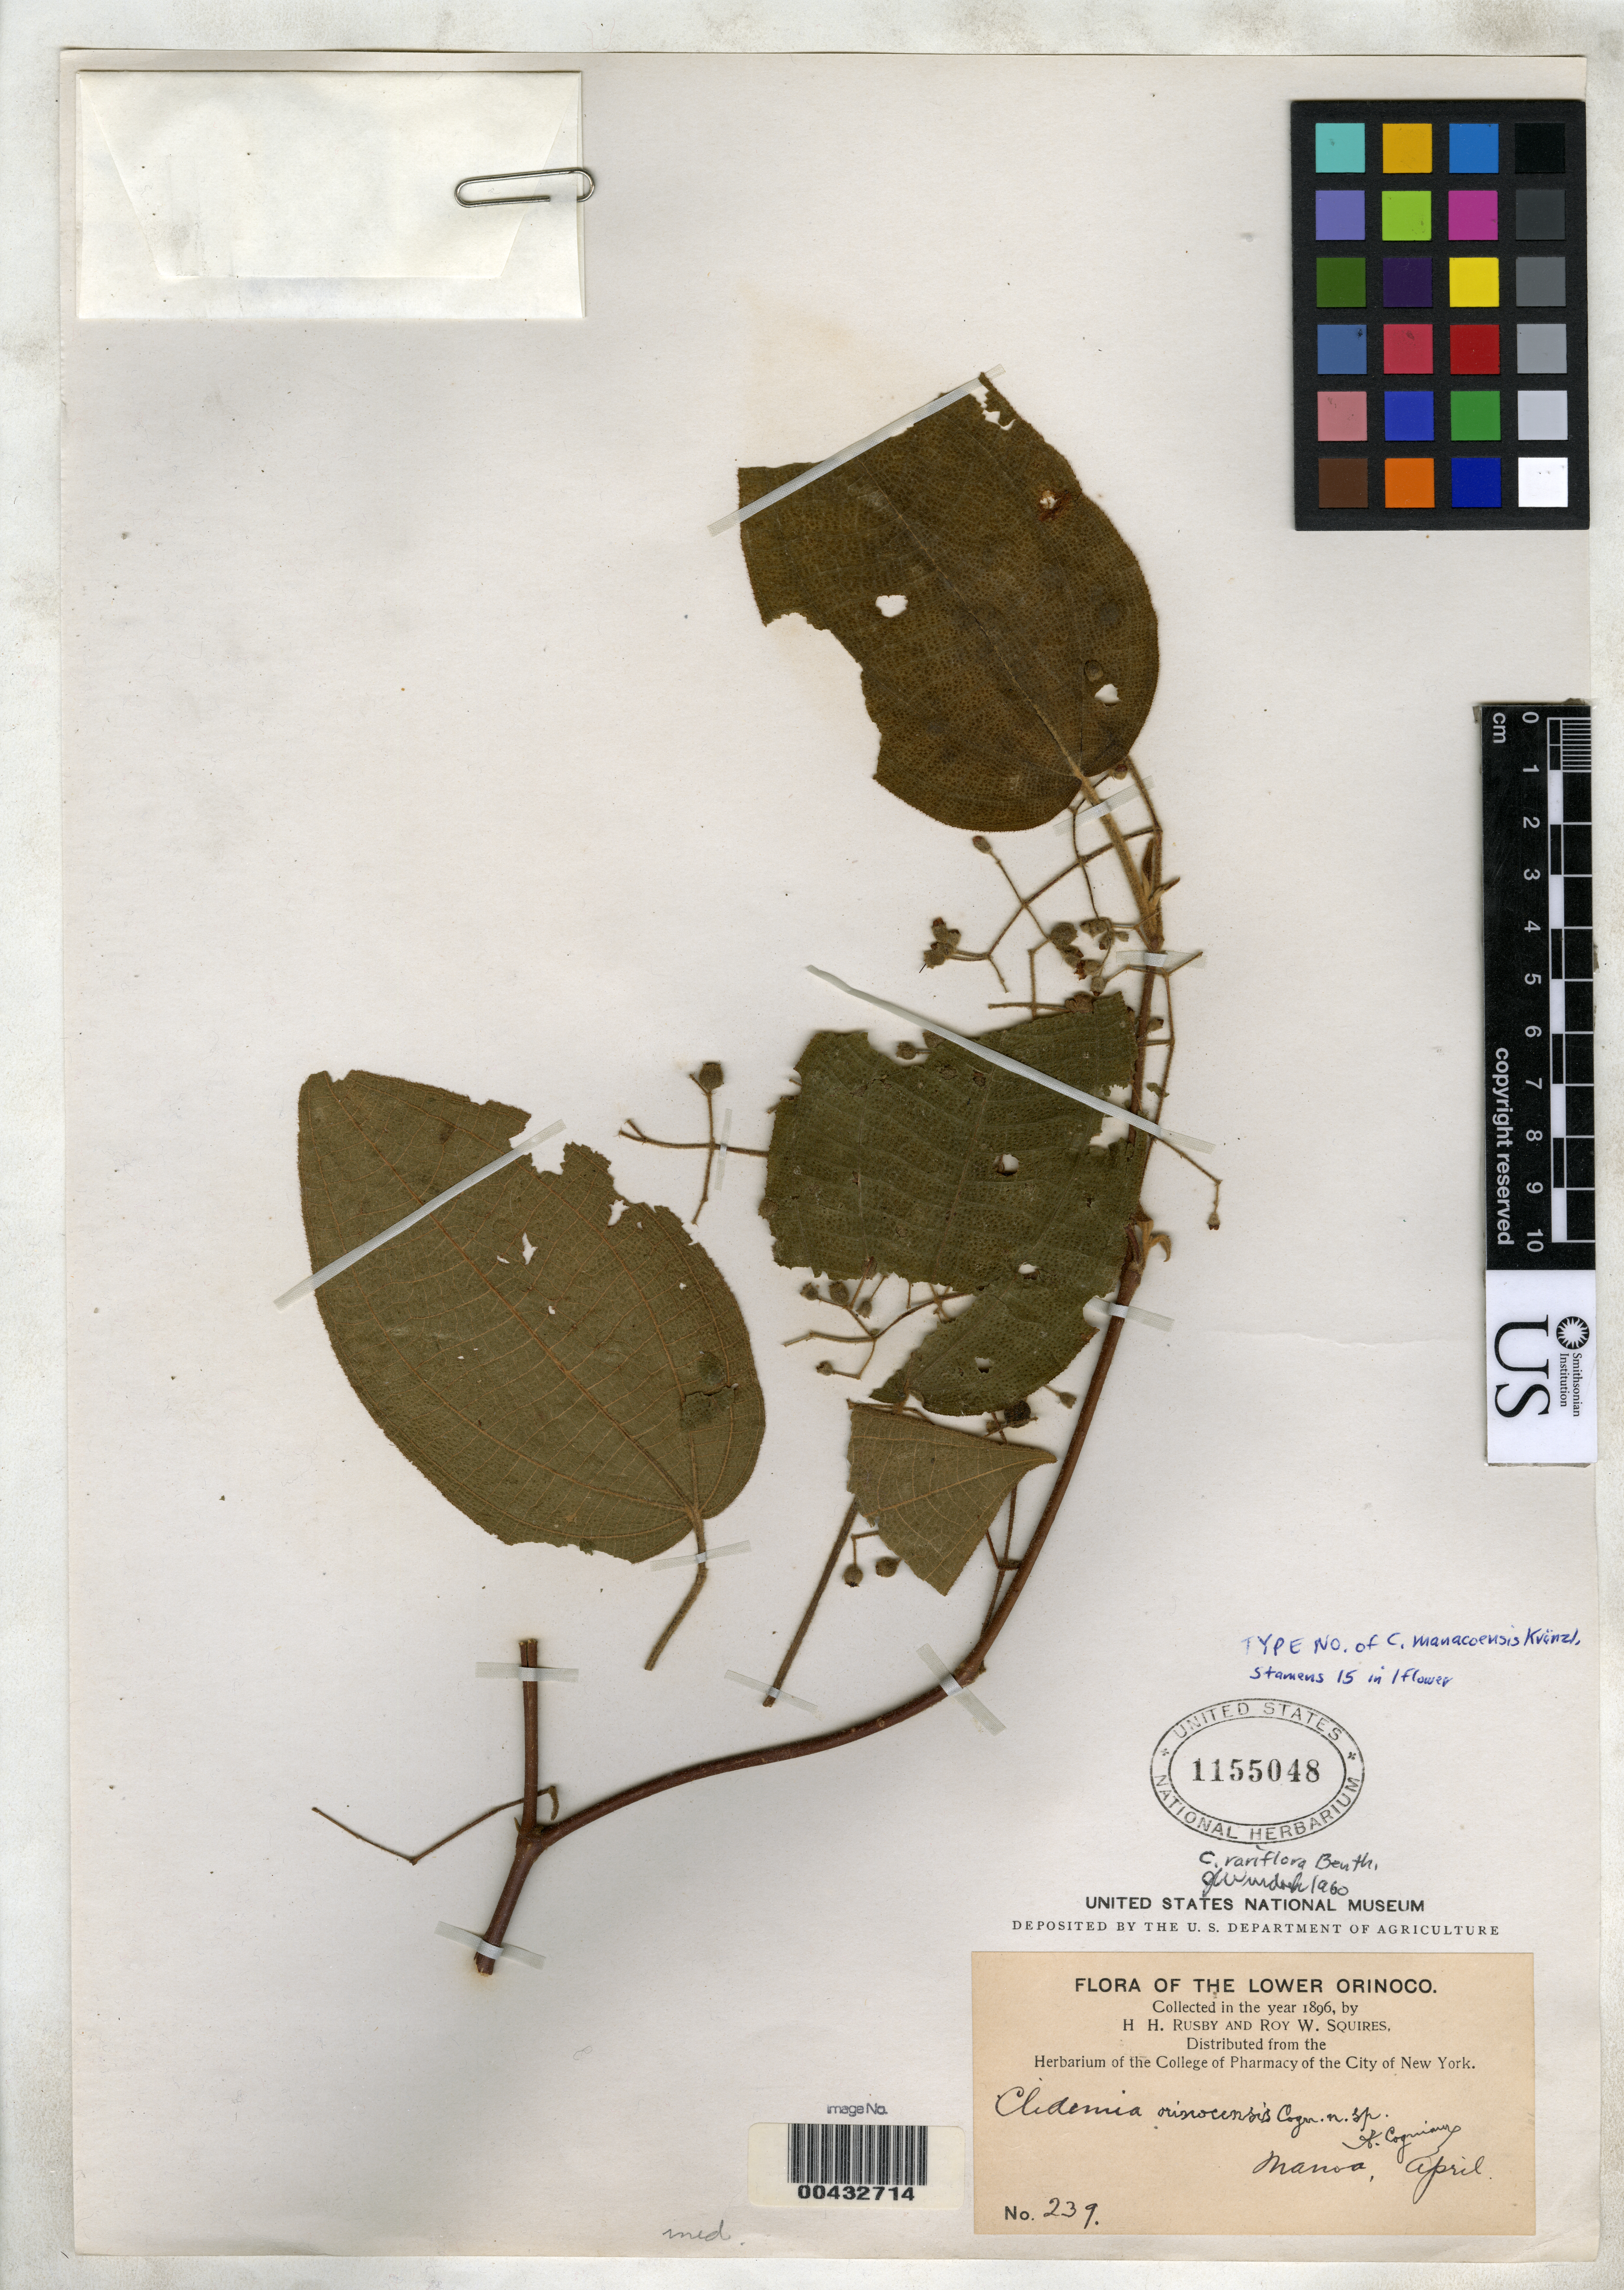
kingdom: Plantae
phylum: Tracheophyta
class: Magnoliopsida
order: Myrtales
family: Melastomataceae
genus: Clidemia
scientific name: Clidemia manoacensis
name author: Kraenzl.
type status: Isotype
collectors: H. H. Rusby & R. Squires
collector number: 239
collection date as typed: April 1896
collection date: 1896-04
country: Venezuela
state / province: Delta Amacuro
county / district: Antonio Díaz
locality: Lower Orinoco, Manoa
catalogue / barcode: US 1155048